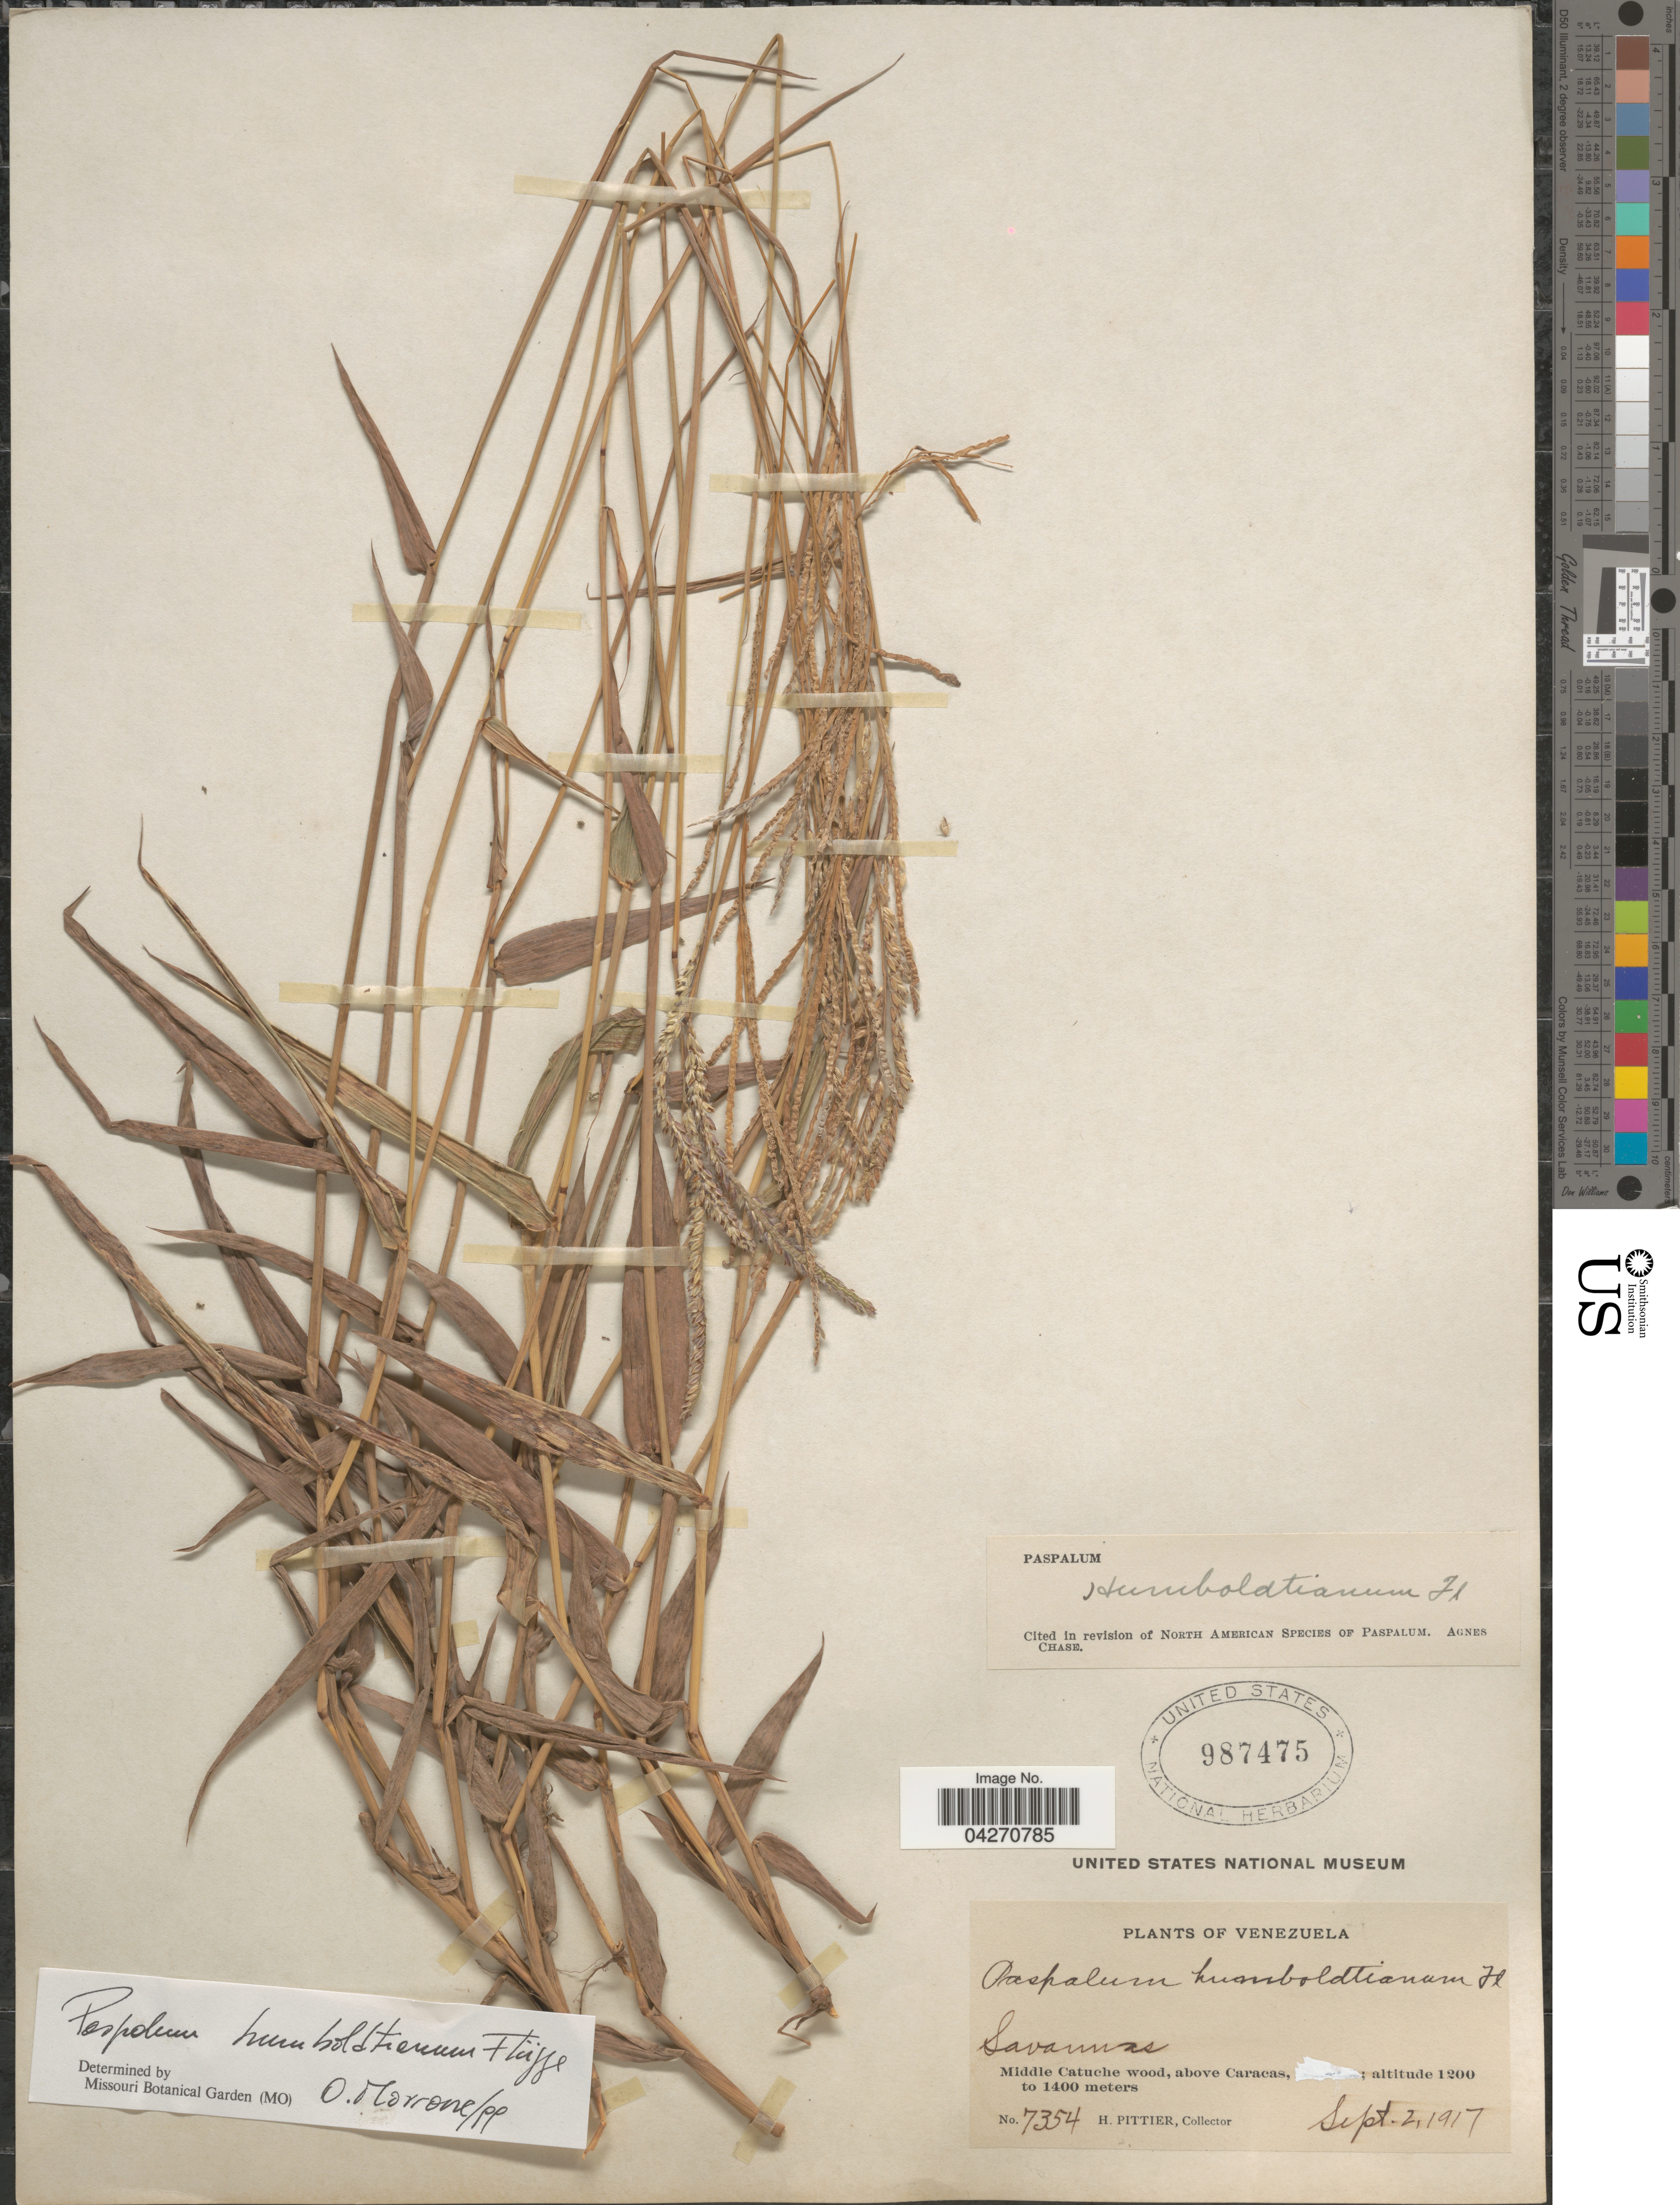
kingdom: Plantae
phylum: Tracheophyta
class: Liliopsida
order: Poales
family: Poaceae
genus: Paspalum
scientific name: Paspalum humboldtianum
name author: Flüggé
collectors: H. F. Pittier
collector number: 7354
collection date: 1917-09-02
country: Venezuela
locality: Middle Catuche wood, above Caracas.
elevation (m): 1200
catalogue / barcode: US 987475